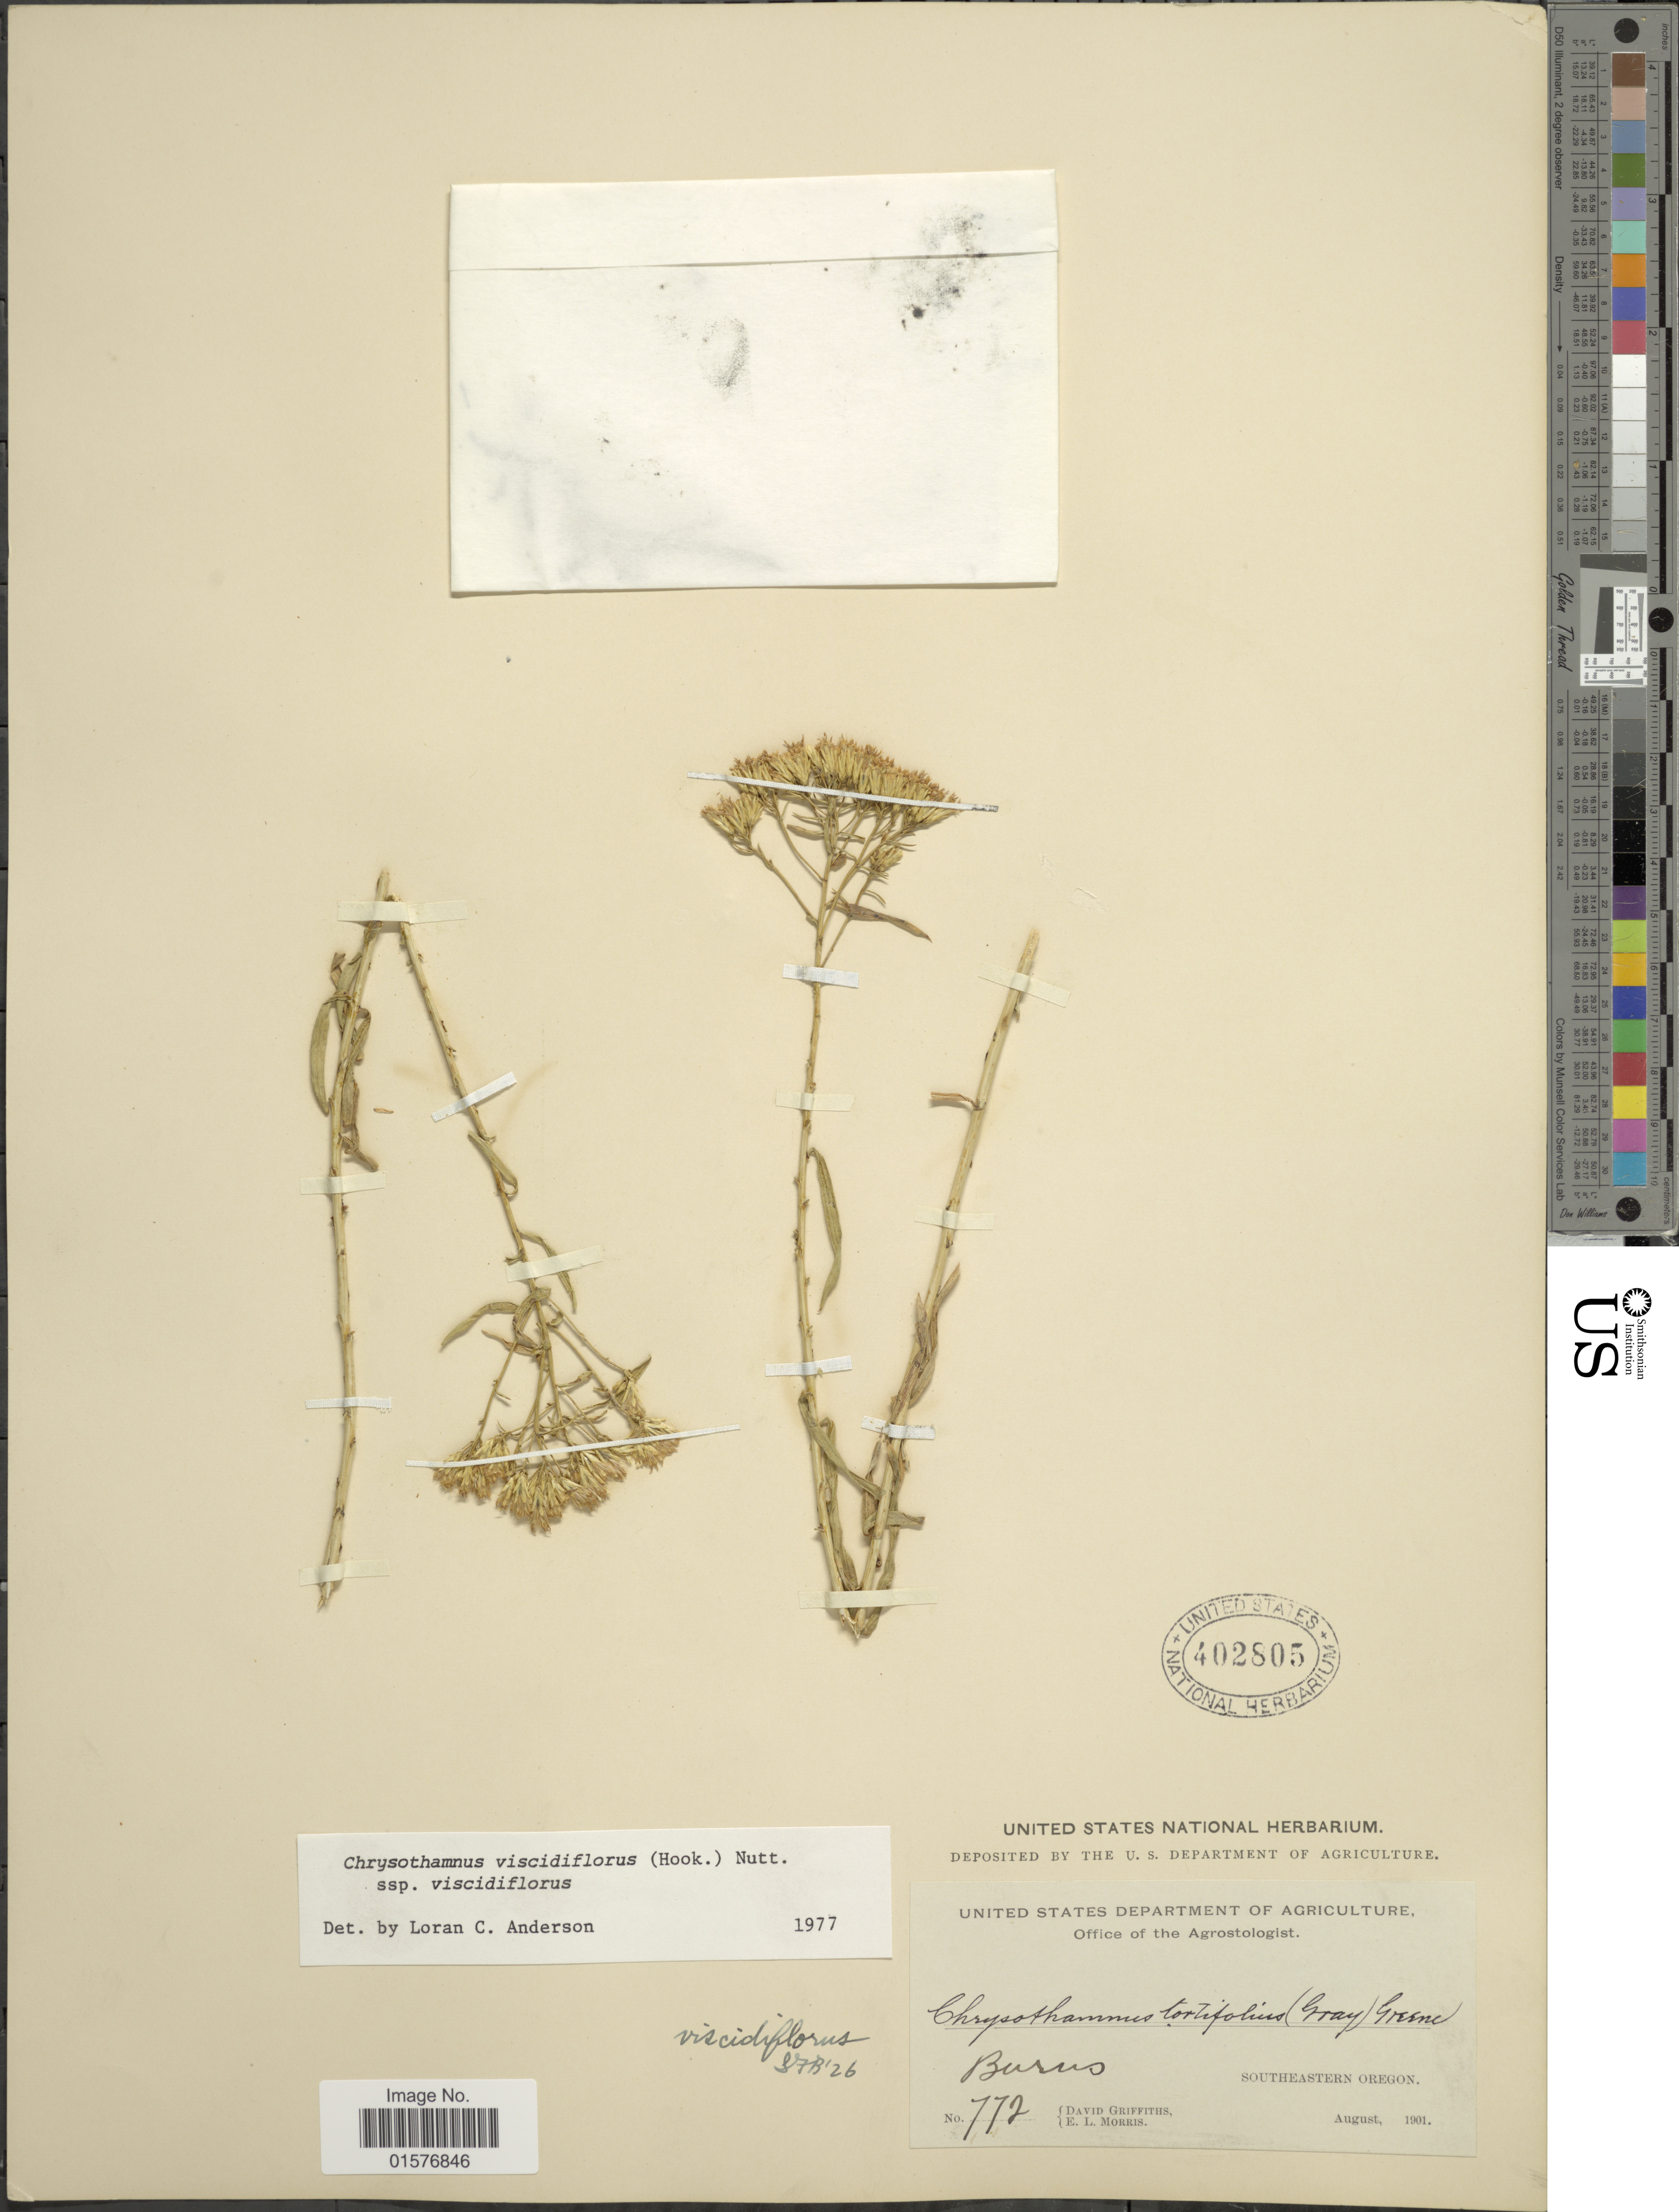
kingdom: Plantae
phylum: Tracheophyta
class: Magnoliopsida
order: Asterales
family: Asteraceae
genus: Chrysothamnus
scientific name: Chrysothamnus viscidiflorus subsp. viscidiflorus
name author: (Hook.) Nutt.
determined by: Urbatsch, Lowell E., Curator (LSU), Louisiana State University (UNITED STATES)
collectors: D. Griffiths & E. Morris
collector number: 772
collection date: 1901-08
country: United States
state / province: Oregon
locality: Burus, Southeastern Oregon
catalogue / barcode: US 402805